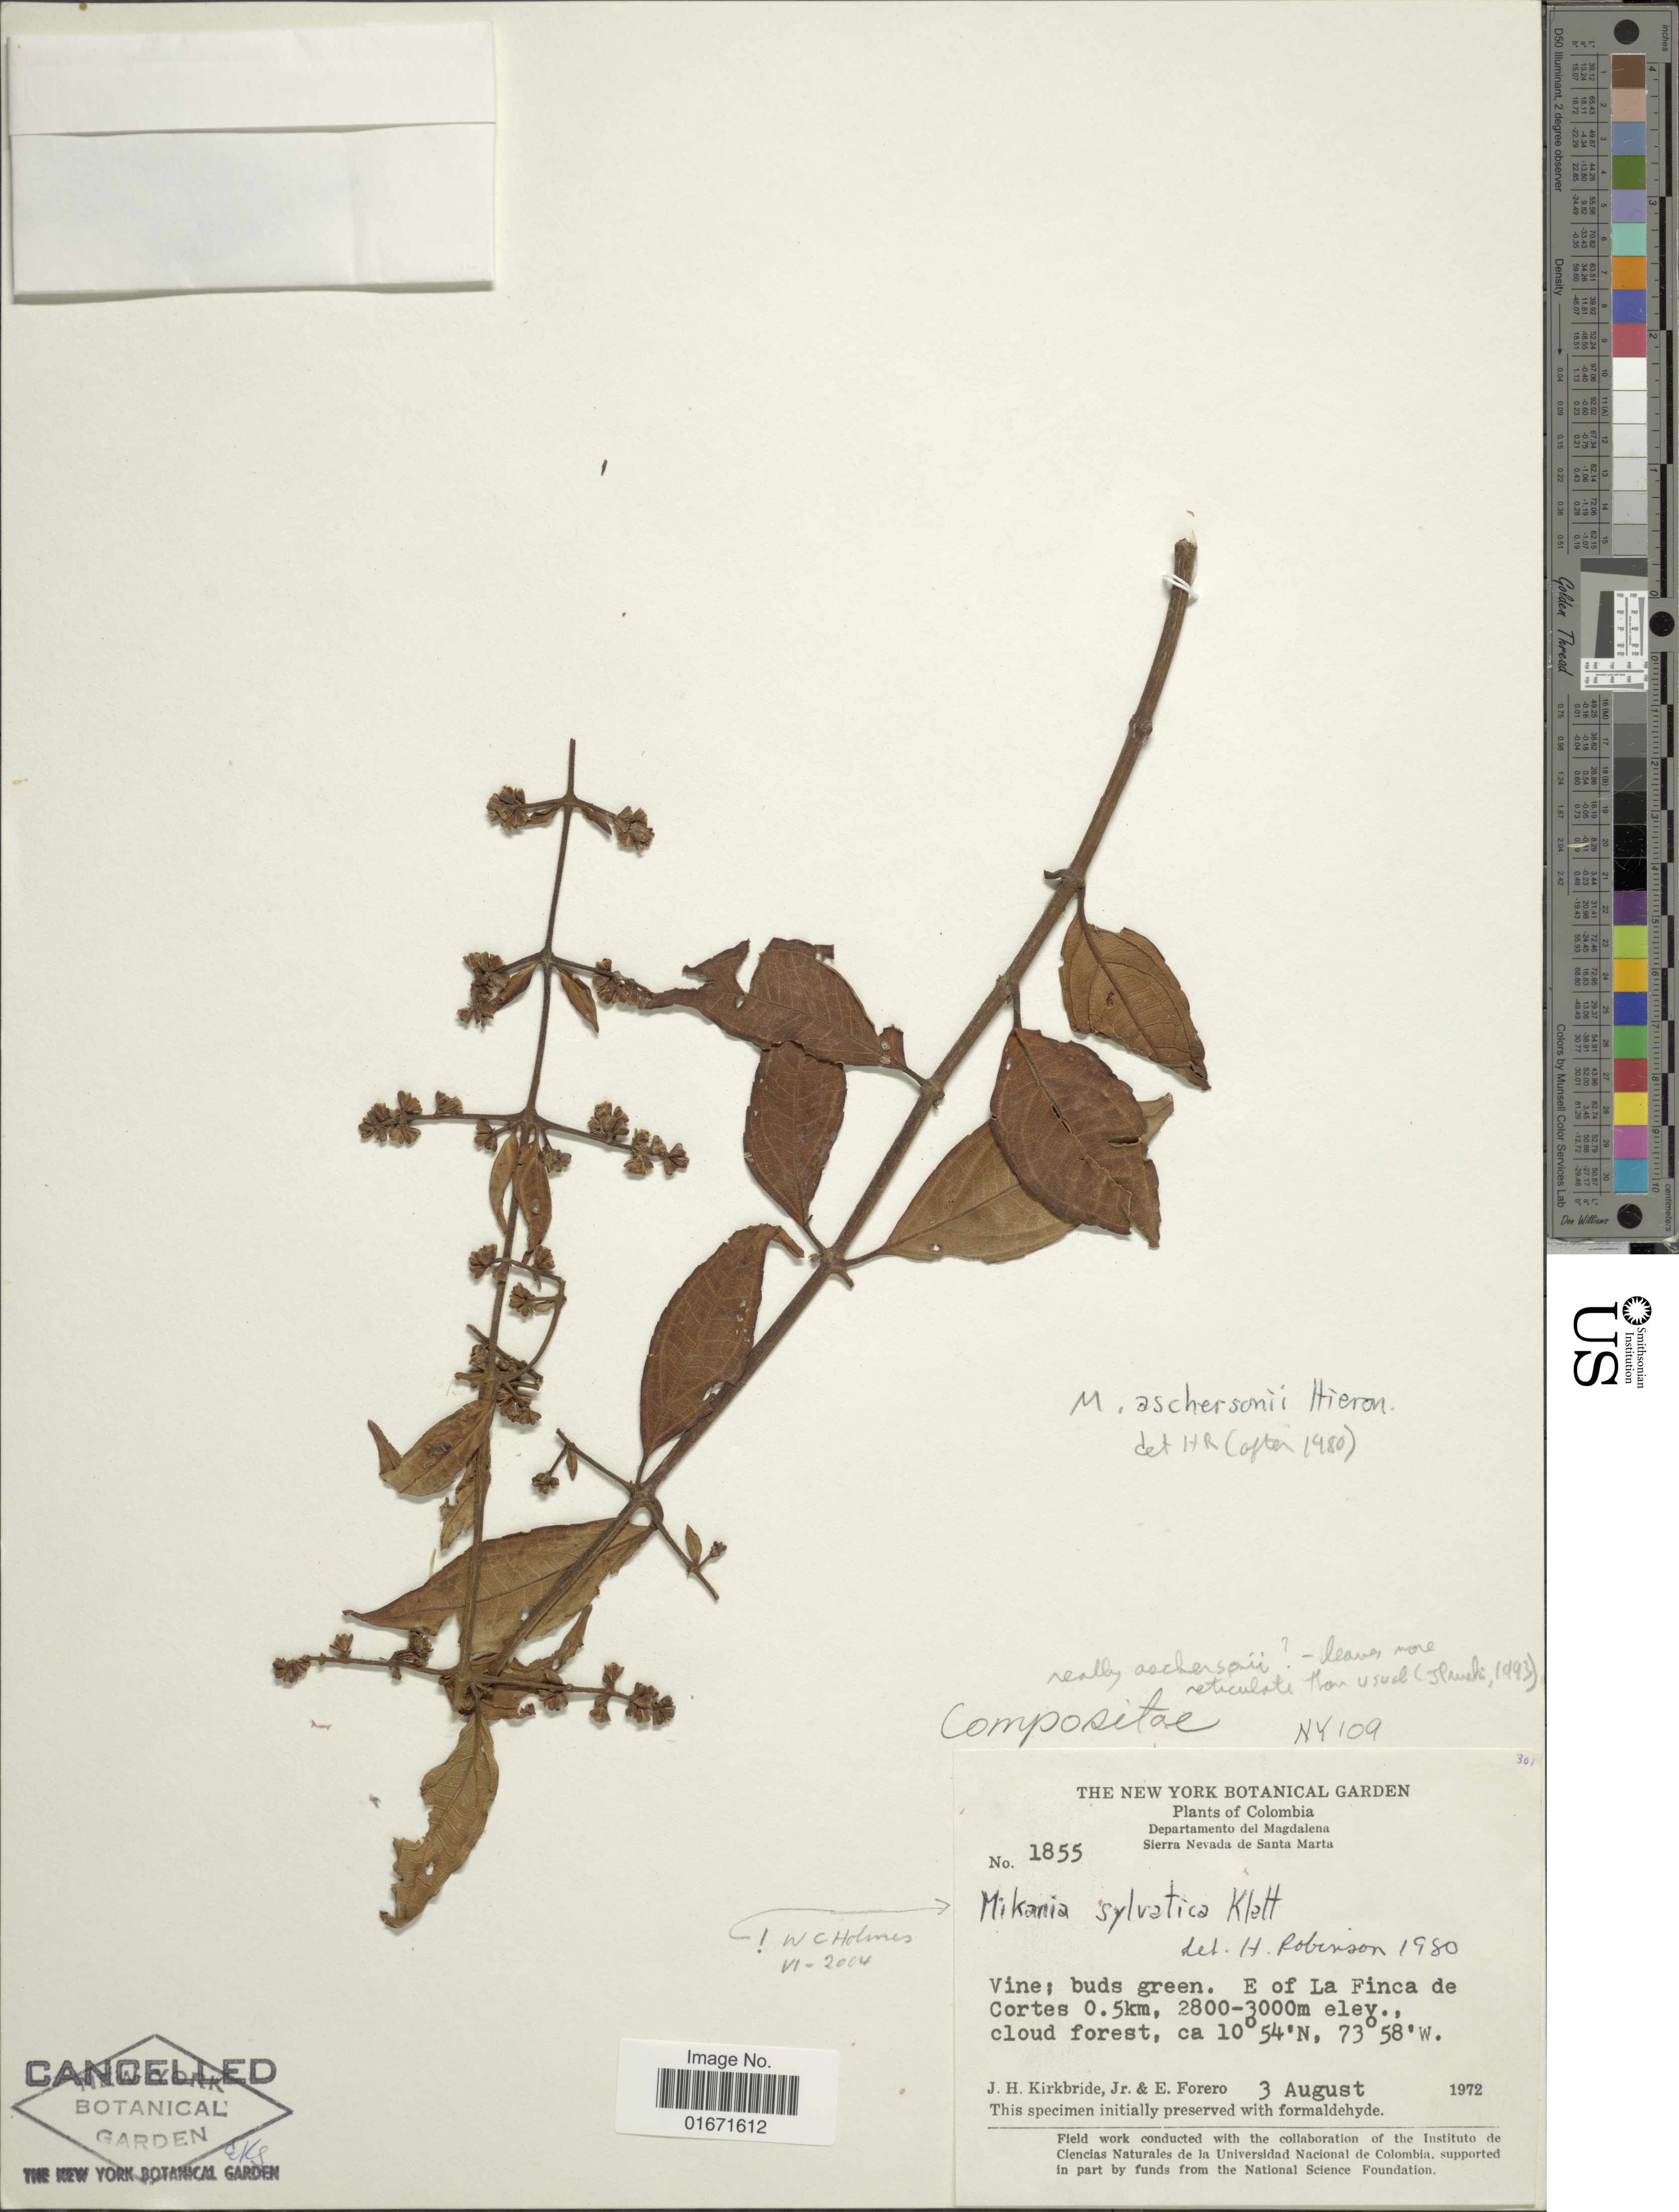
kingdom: Plantae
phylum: Tracheophyta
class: Magnoliopsida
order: Asterales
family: Asteraceae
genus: Mikania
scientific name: Mikania sp.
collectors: J. H. Kirkbride & E. Forero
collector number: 1855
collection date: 1972-08-03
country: Colombia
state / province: Magdalena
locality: Departamento del Magdalena. Sierra Nevada de Santa Marta. E of La Finca de Cortes 0.5km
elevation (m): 2800